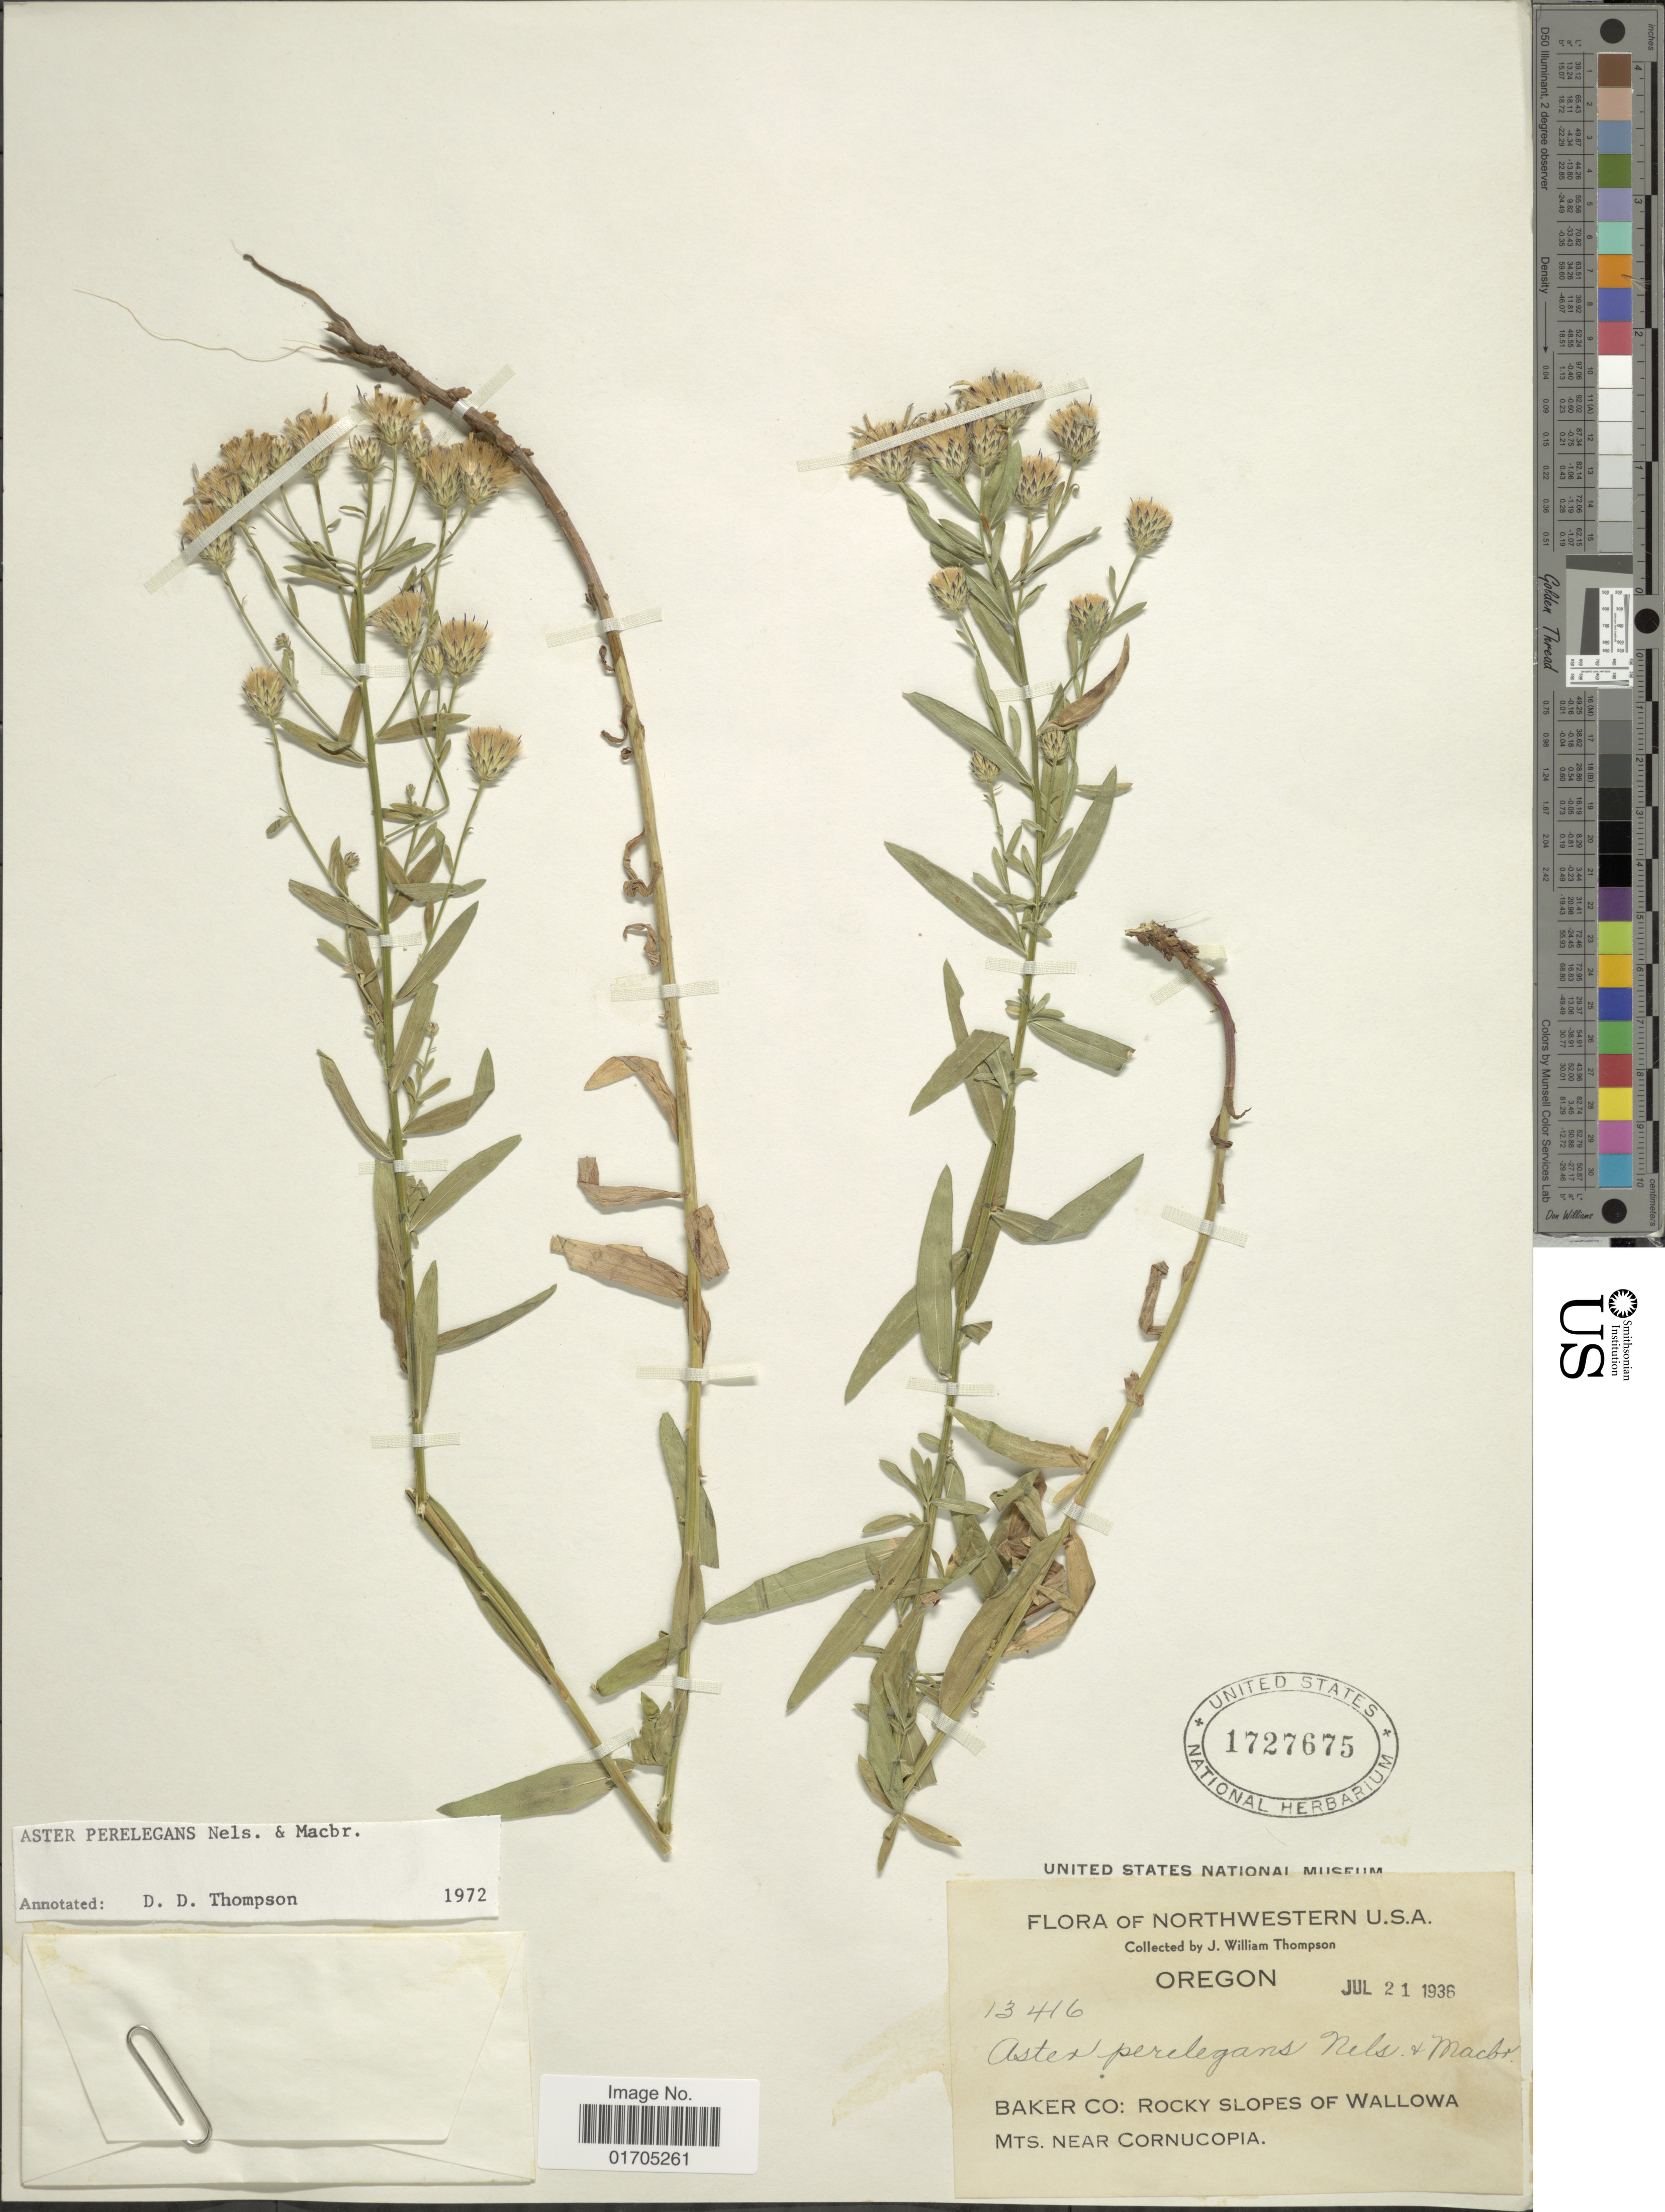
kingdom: Plantae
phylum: Tracheophyta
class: Magnoliopsida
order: Asterales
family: Asteraceae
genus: Eucephalus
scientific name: Eucephalus elegans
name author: Nutt.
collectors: J. W. Thompson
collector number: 13416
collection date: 1936-07-21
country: United States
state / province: Oregon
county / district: Baker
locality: Northwestern U.S.A., Baker Co: Rocky slopes of Wallowa, Mts. near Cornucopia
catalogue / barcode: US 1727675